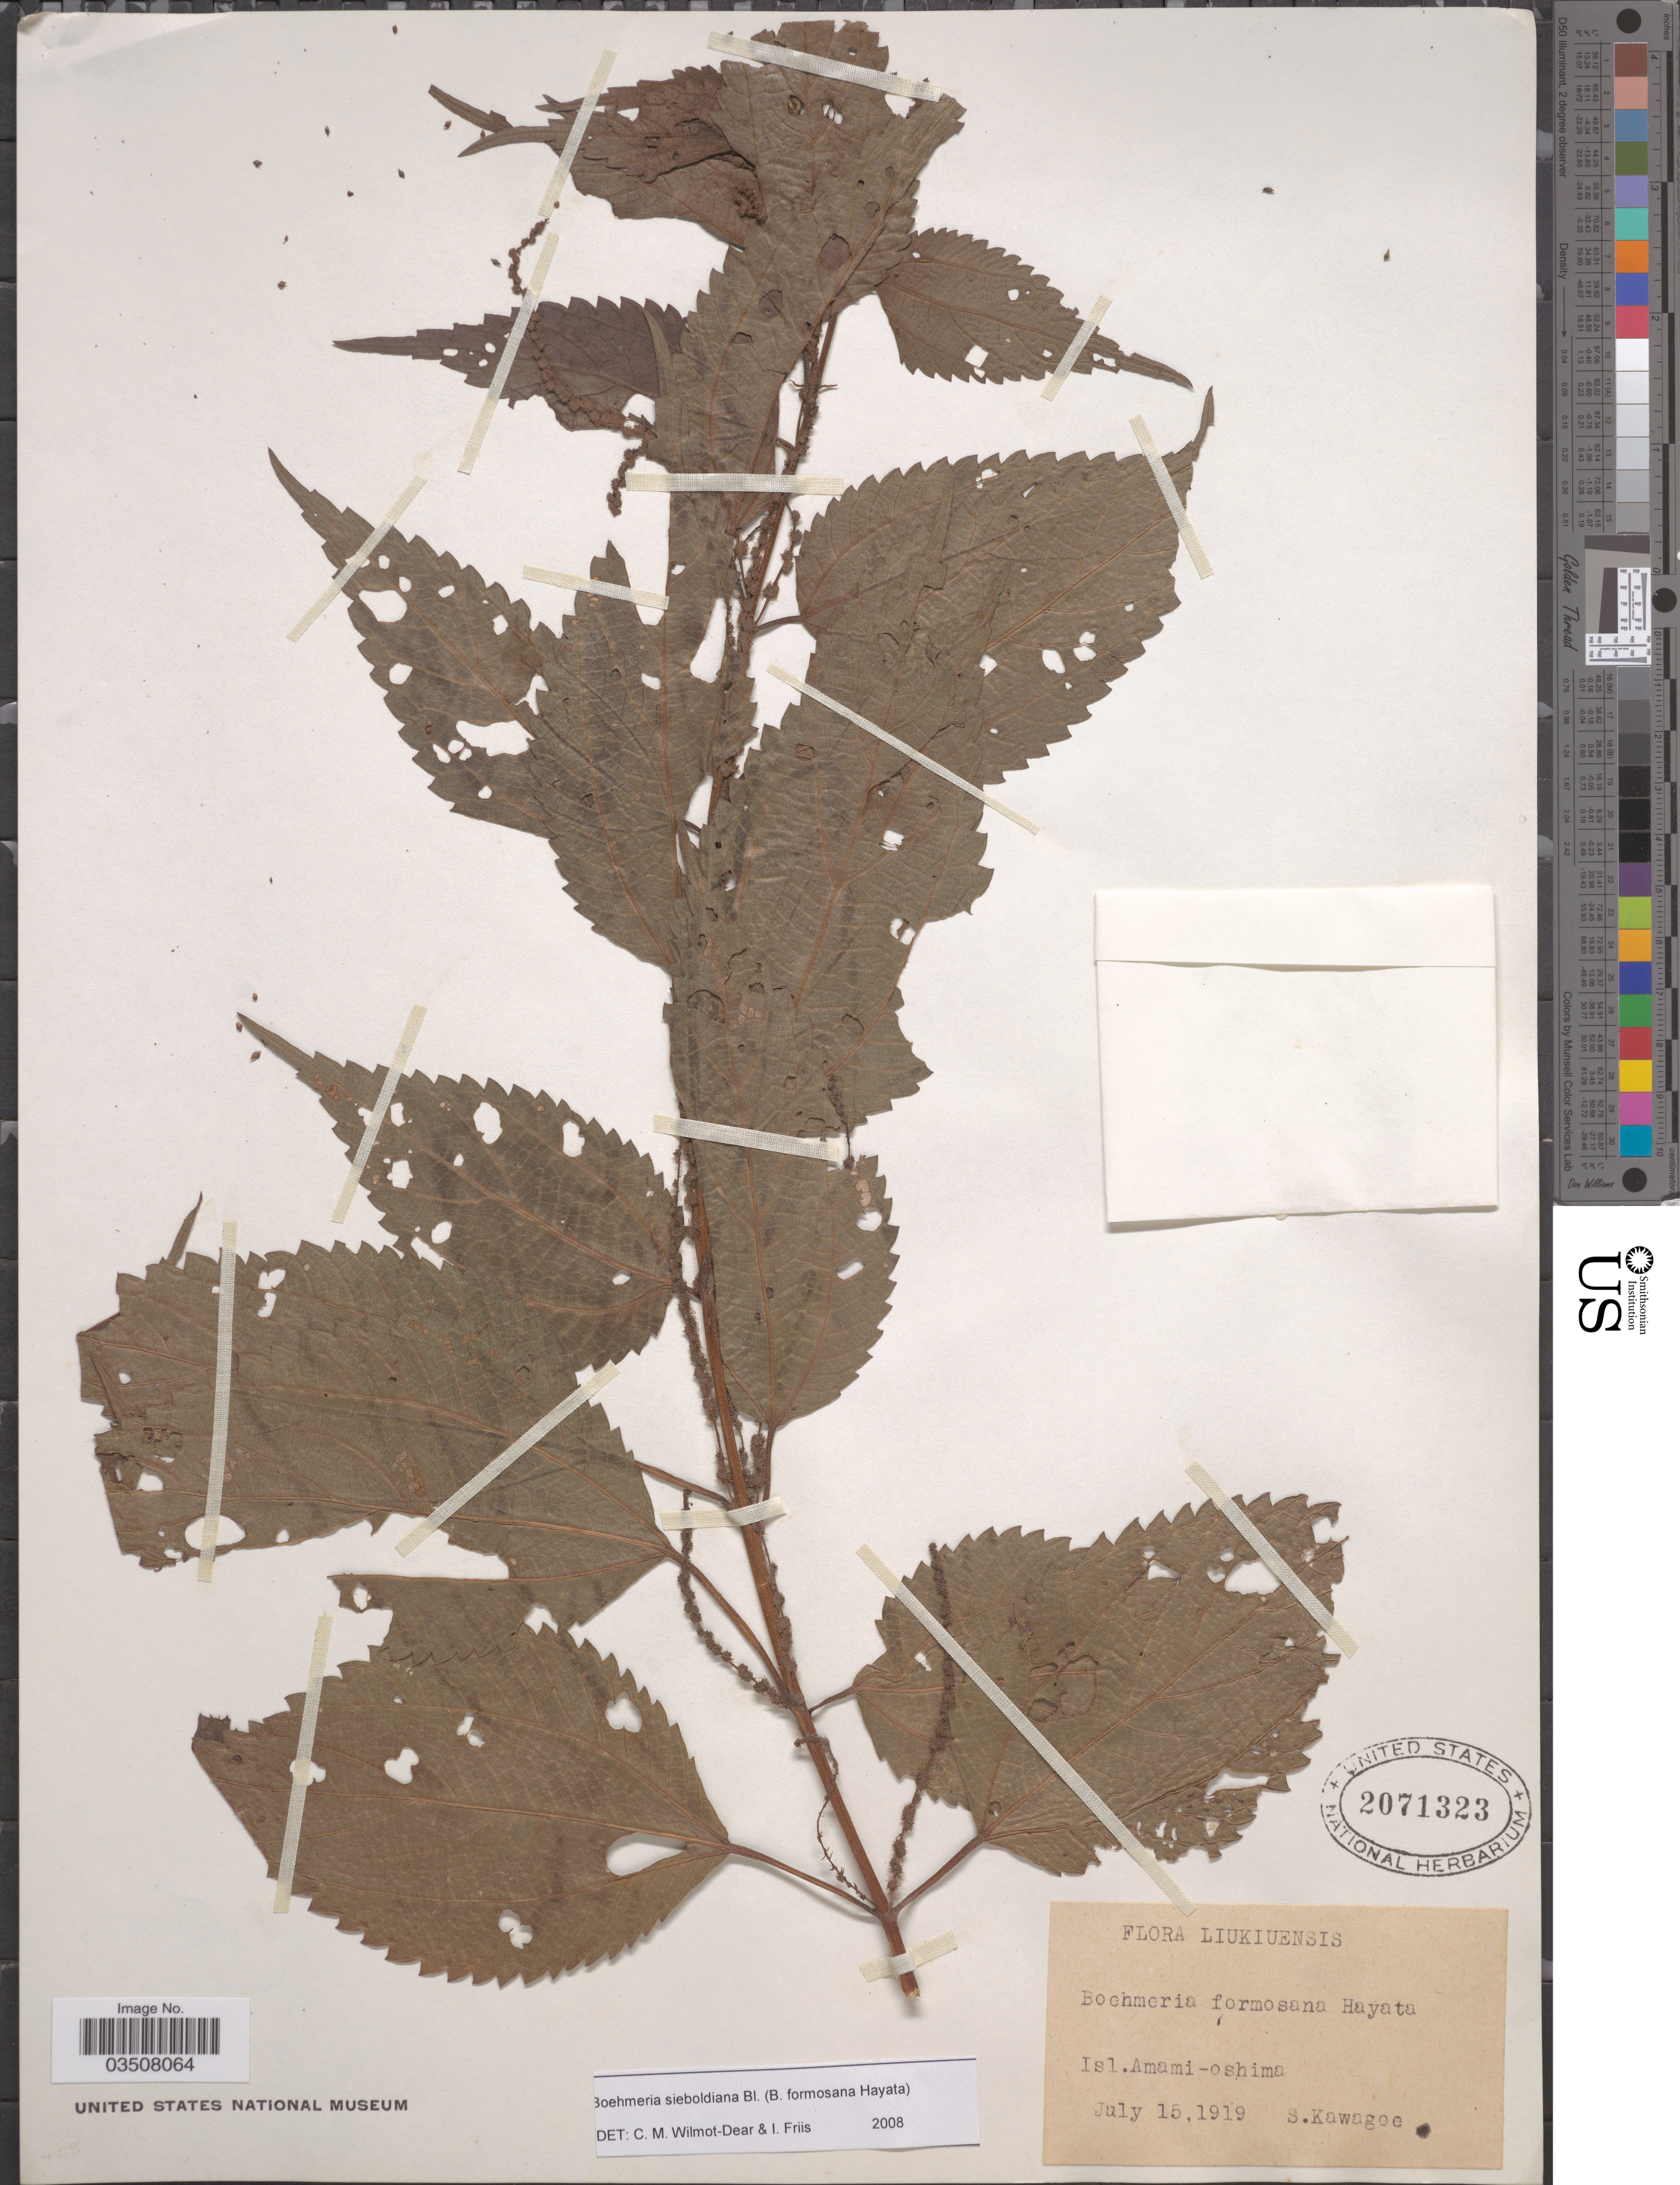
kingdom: Plantae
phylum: Tracheophyta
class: Magnoliopsida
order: Rosales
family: Urticaceae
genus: Boehmeria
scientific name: Boehmeria sieboldiana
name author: Blume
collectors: S. Kawagoe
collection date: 1919-07-15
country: Japan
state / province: Okinawa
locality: Liukiuensis. Isl. Amami-oshima.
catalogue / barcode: US 2071323